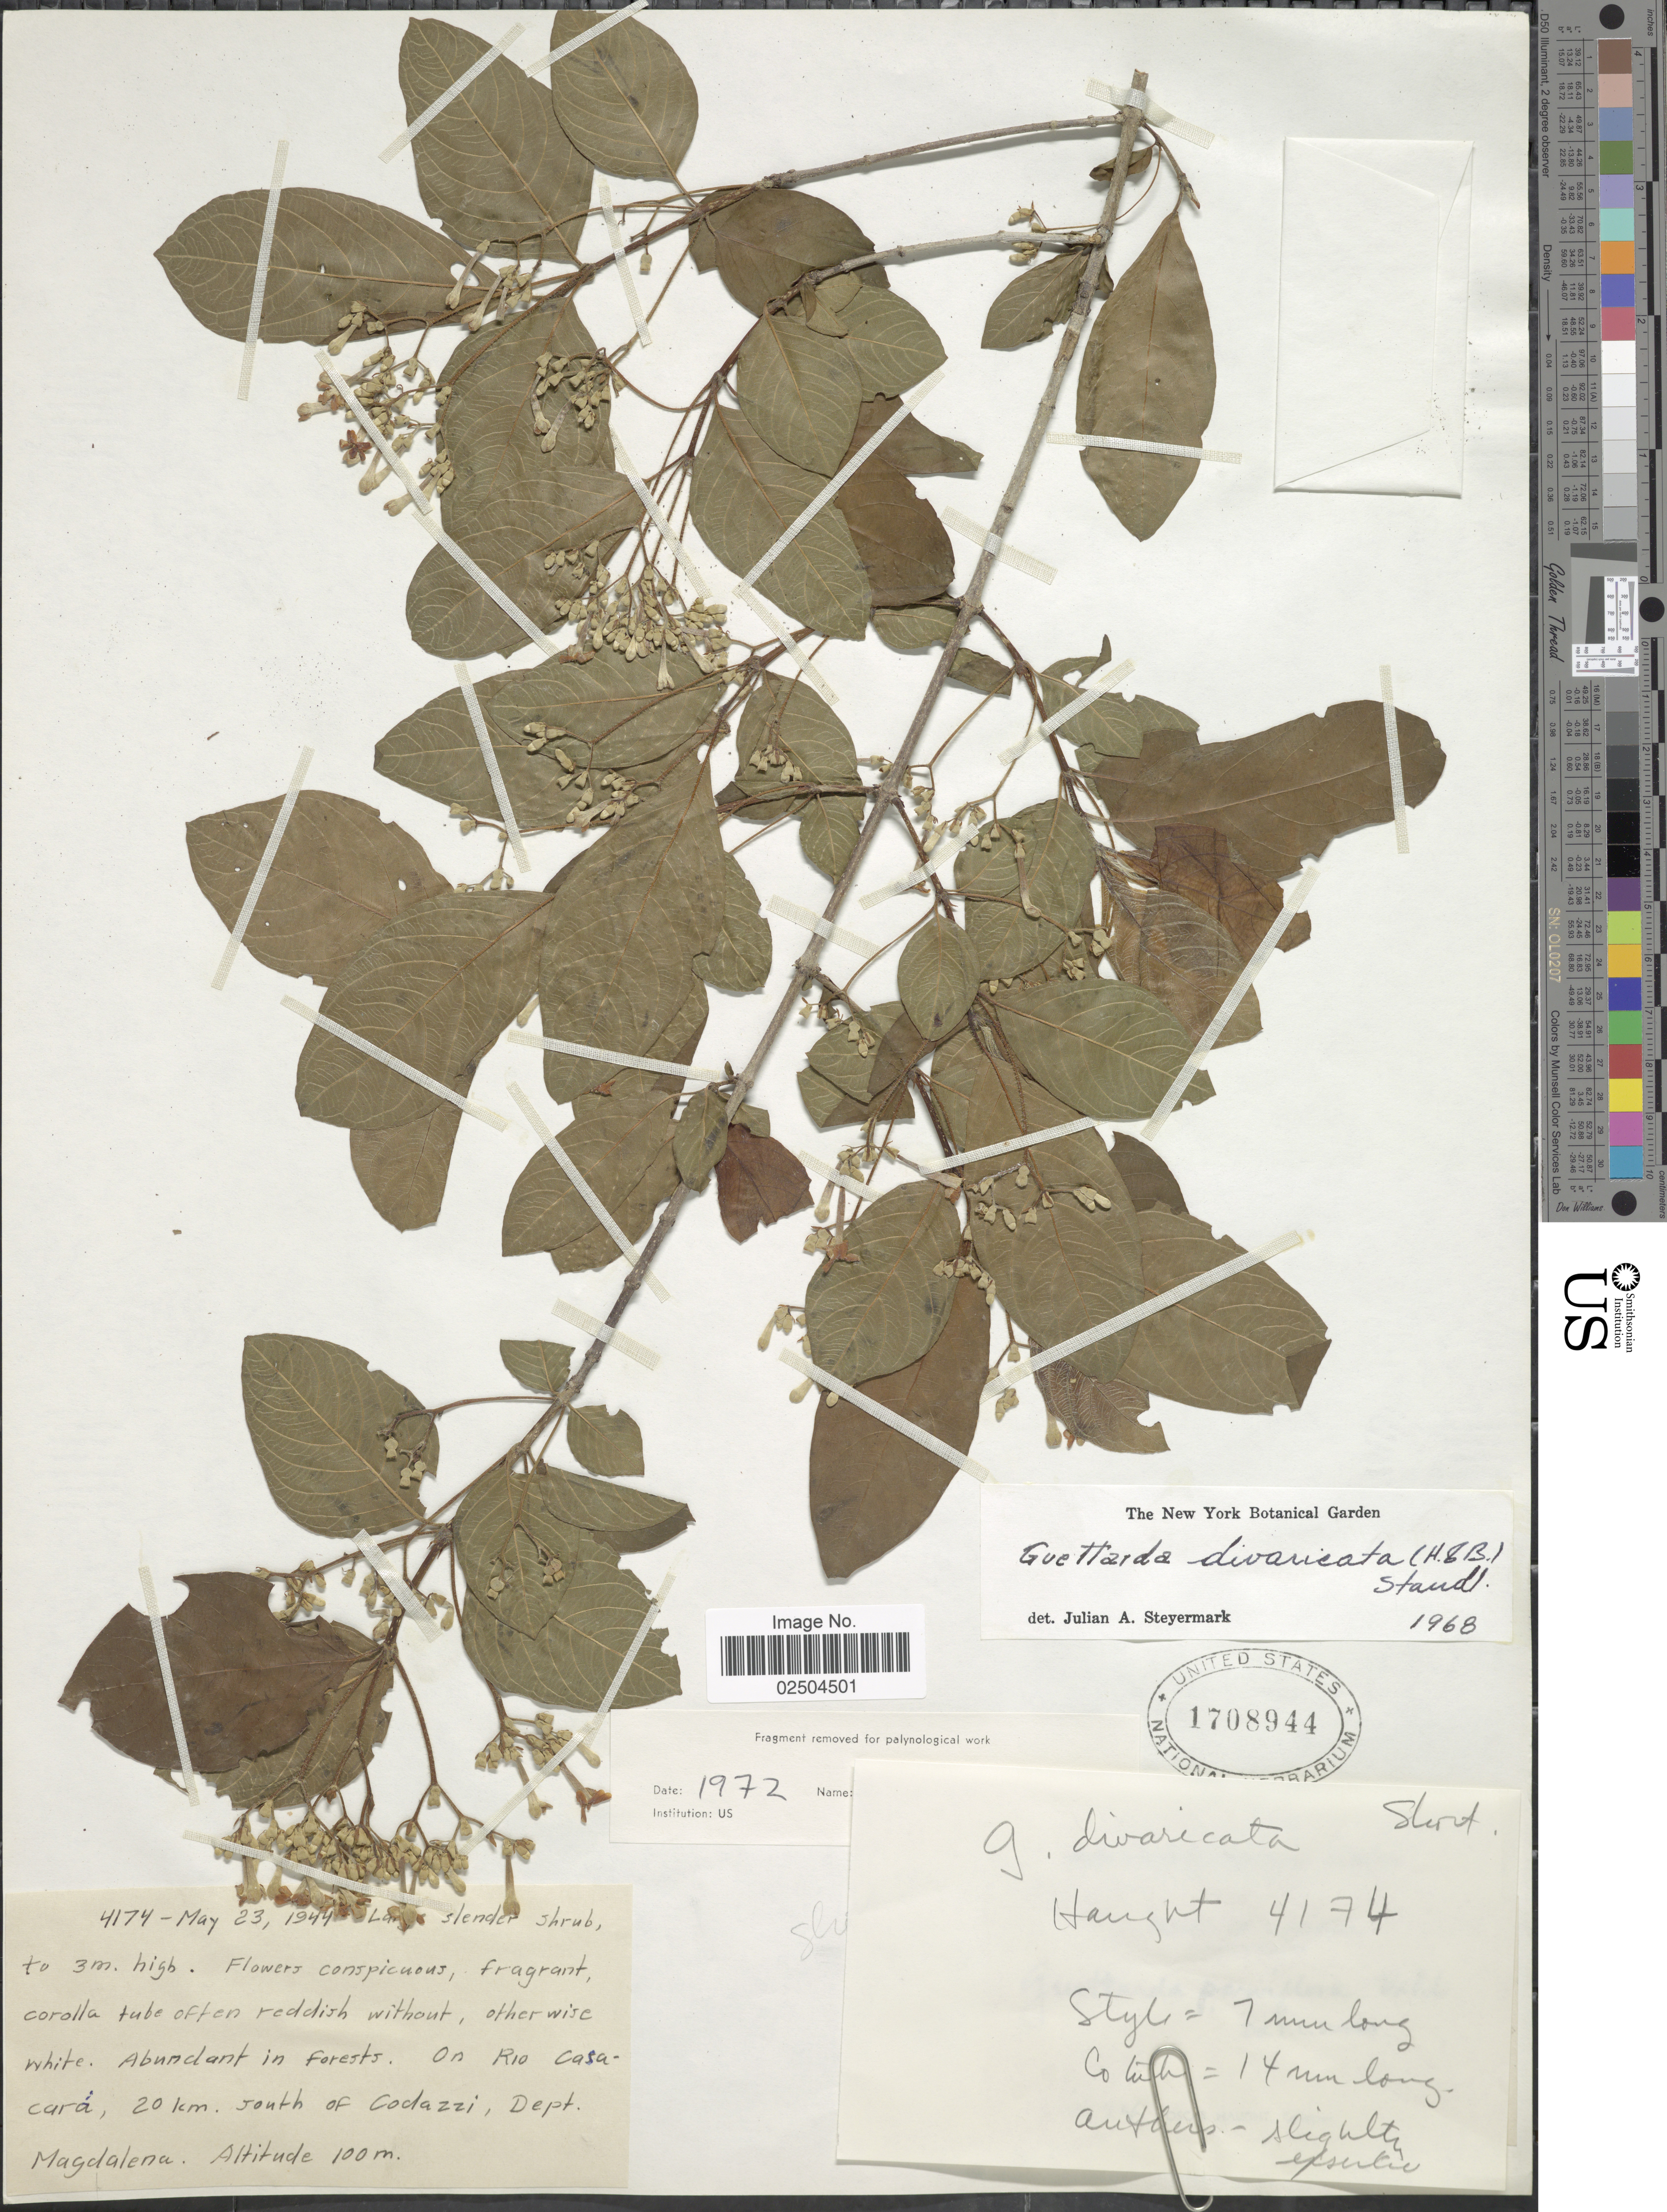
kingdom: Plantae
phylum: Tracheophyta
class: Magnoliopsida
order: Gentianales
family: Rubiaceae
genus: Guettarda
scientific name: Guettarda divaricata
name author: (Humb. & Bonpl. ex Roem. & Schult.) Standl.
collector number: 4174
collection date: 1944-05-23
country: Colombia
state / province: Magdalena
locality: On Rio Casacara, 20 km. south of Codazzi, Dept. Magdalena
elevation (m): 100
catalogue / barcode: US 1708944